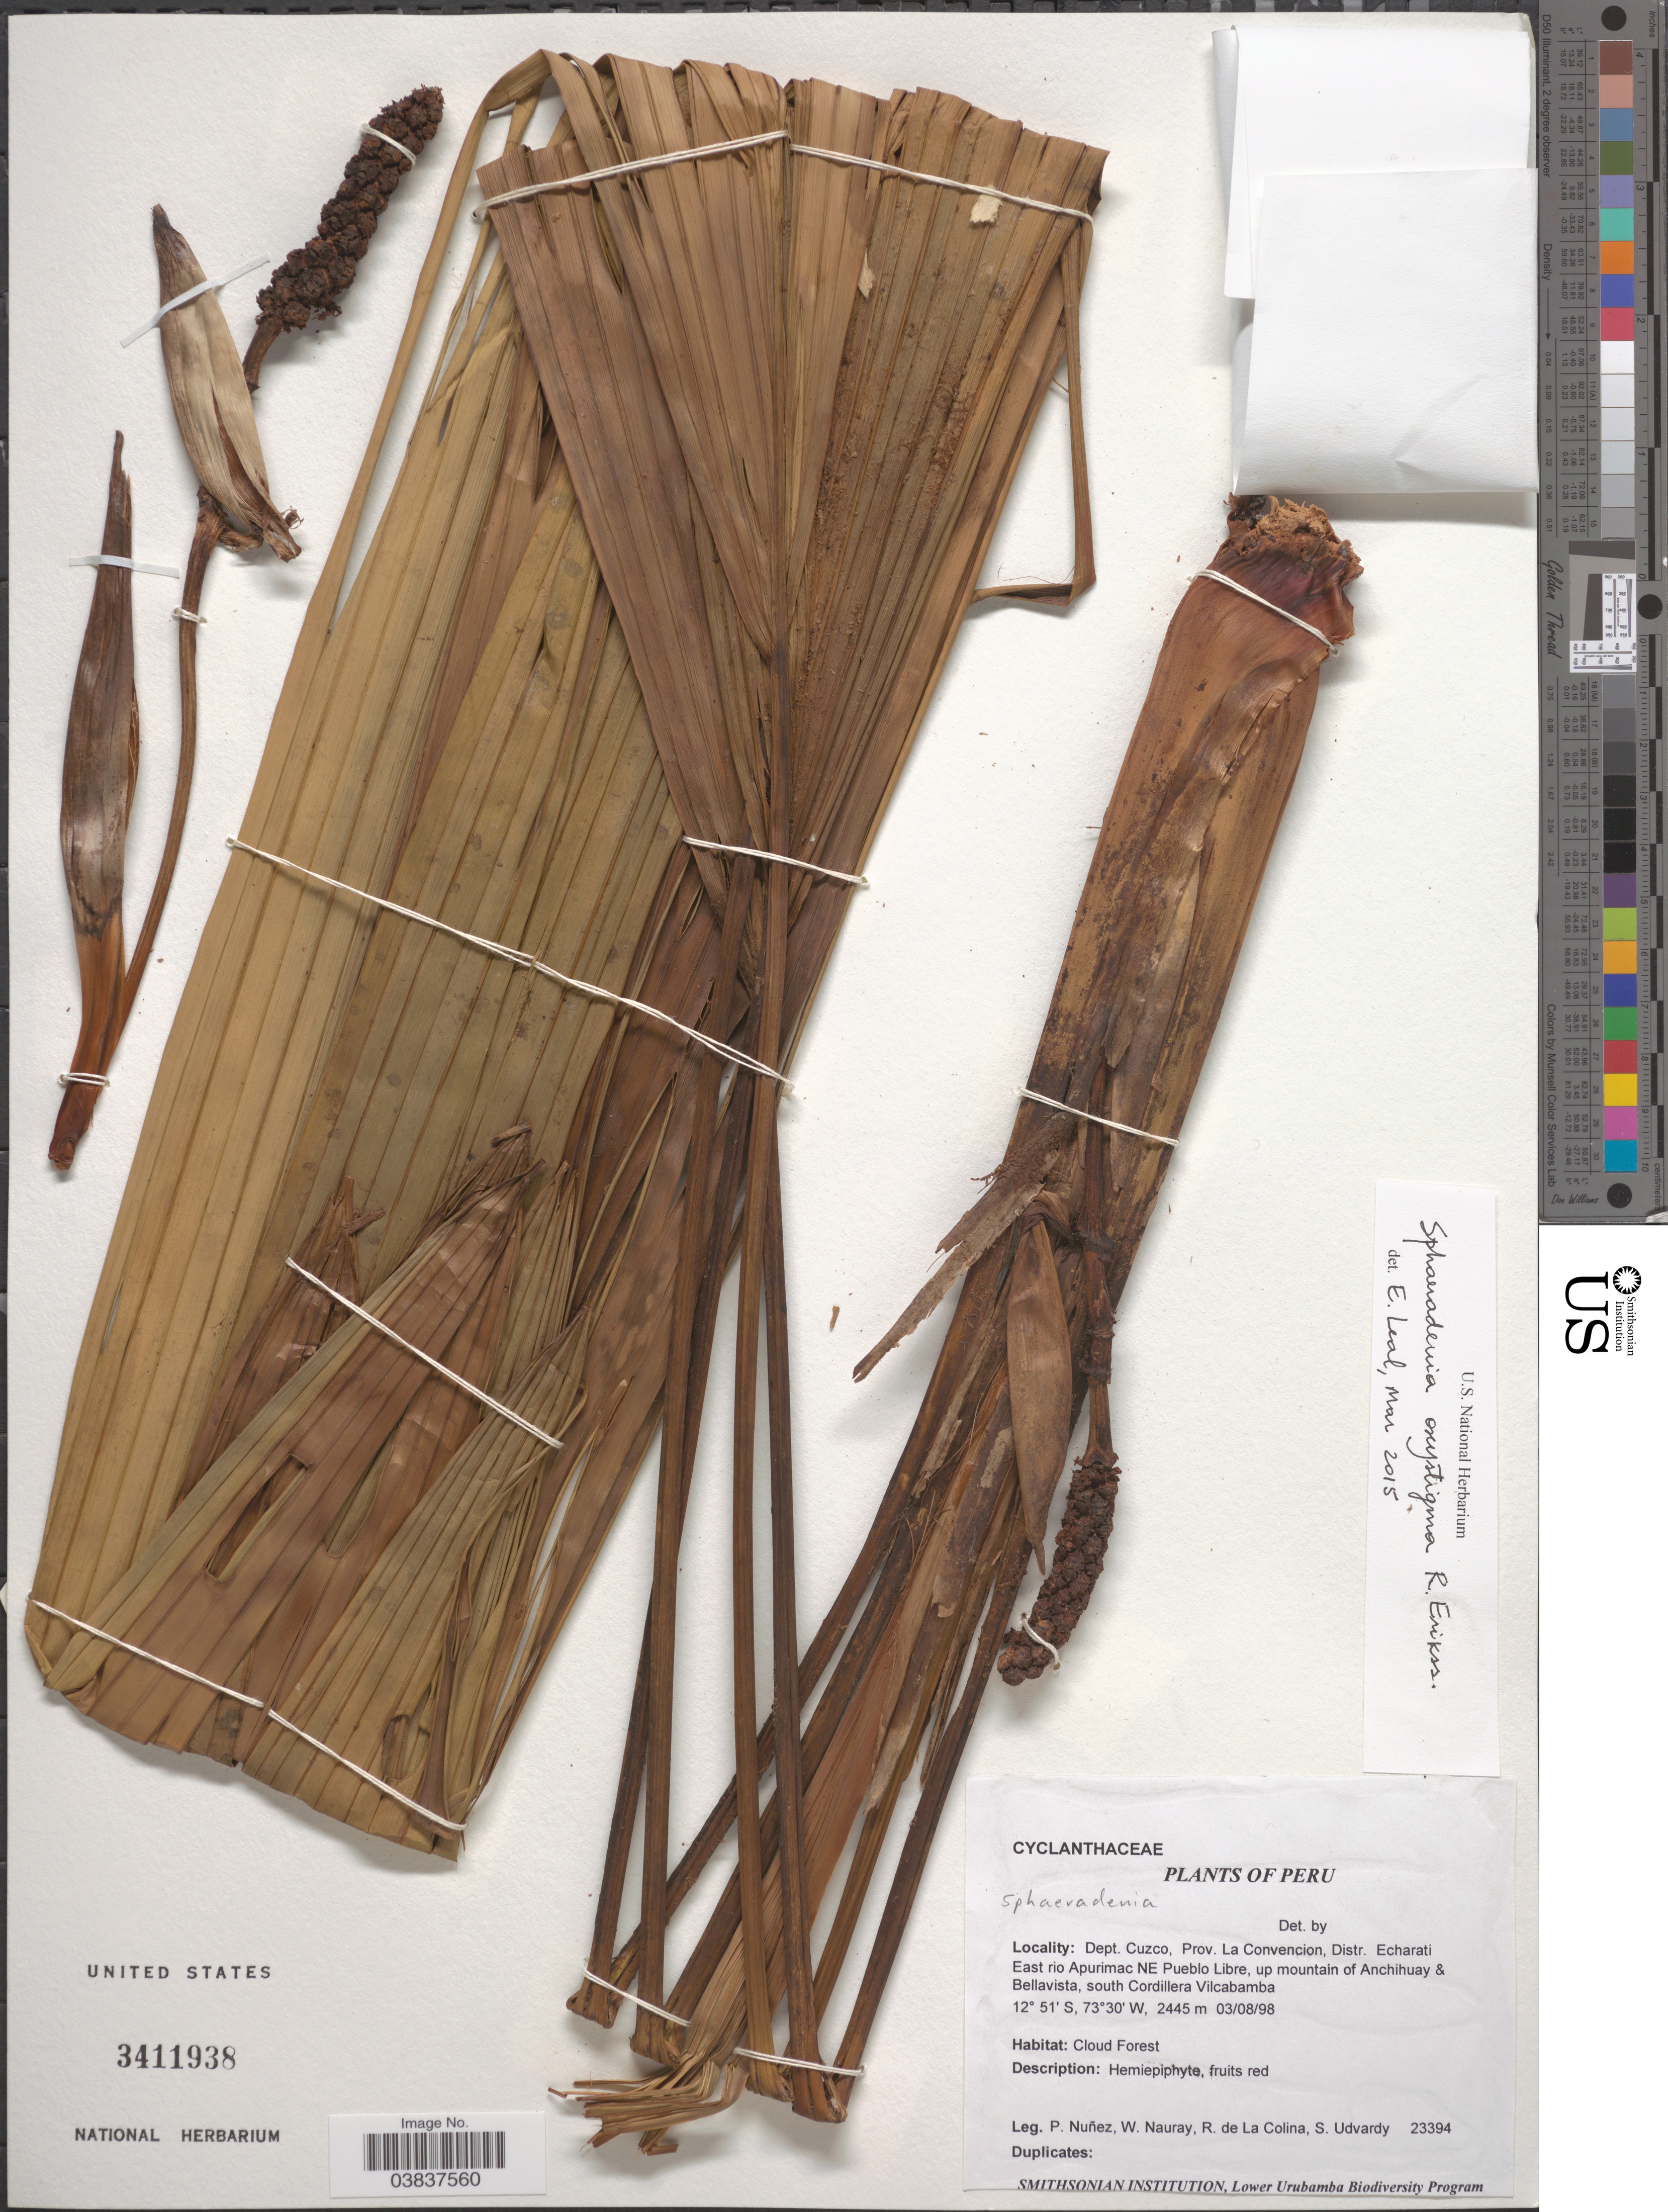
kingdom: Plantae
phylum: Tracheophyta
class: Liliopsida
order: Pandanales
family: Cyclanthaceae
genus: Sphaeradenia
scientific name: Sphaeradenia oxystigma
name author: R. Erikss.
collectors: P. Nuñez V., W. Nauray, R. de La Colina & S. Udvardy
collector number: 23394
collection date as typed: Transcribed d/m/y: 3/8/98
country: Peru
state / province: Cusco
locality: Dept. Cuzco, Prov. La Convencion, Distr. Echarati East rio Apurimac NE Pueblo Libre, up mountain of Anchihuay & Bellavista, south Cordillera Vilcabamba.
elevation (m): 2445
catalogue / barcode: US 3411938